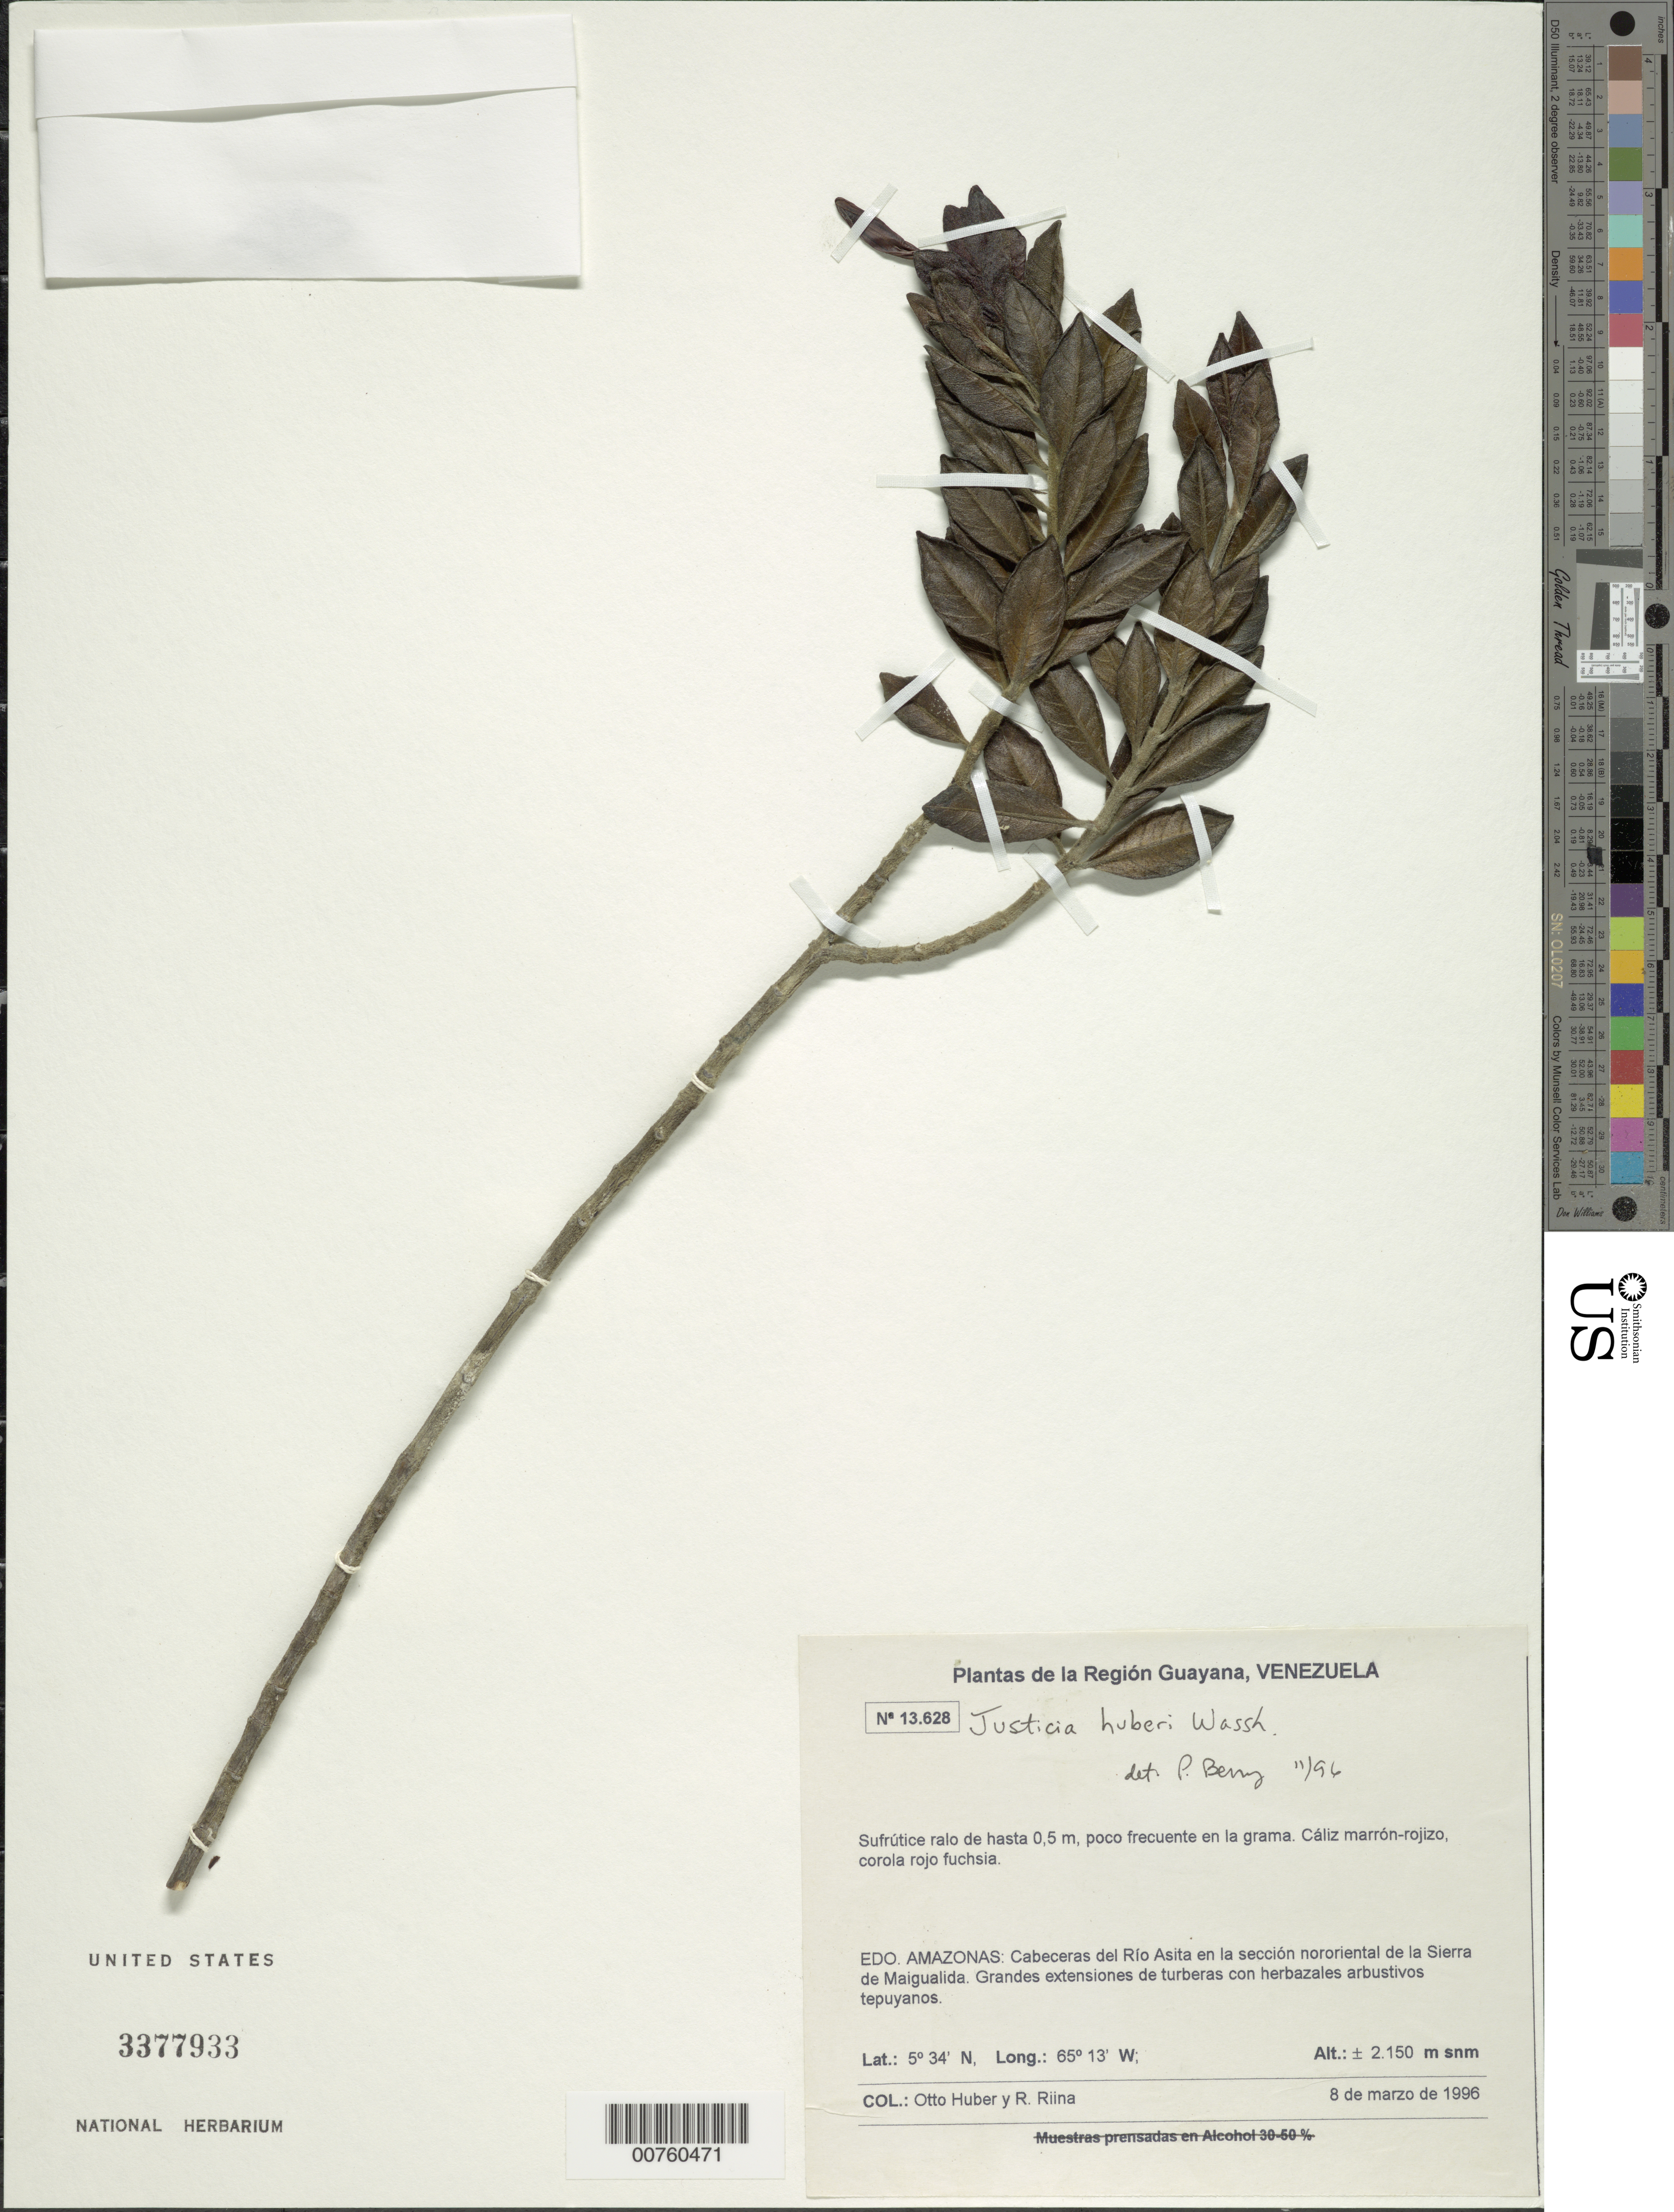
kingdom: Plantae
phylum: Tracheophyta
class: Magnoliopsida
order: Lamiales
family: Acanthaceae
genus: Justicia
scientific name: Justicia huberi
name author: Wassh.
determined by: Berry, P. E., (WIS), University of Wisconsin - Madison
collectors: O. Huber & R. Riina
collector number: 13628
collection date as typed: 8-Mar-96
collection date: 1996-03-08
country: Venezuela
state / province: Amazonas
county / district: Atures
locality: Río Asita, cabeceras, en la seccion NO de la Sierra de Maigualida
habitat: Grandes extensiones de turberas con herbazales arbustivos tepuyanos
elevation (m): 2150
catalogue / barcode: US 3377933